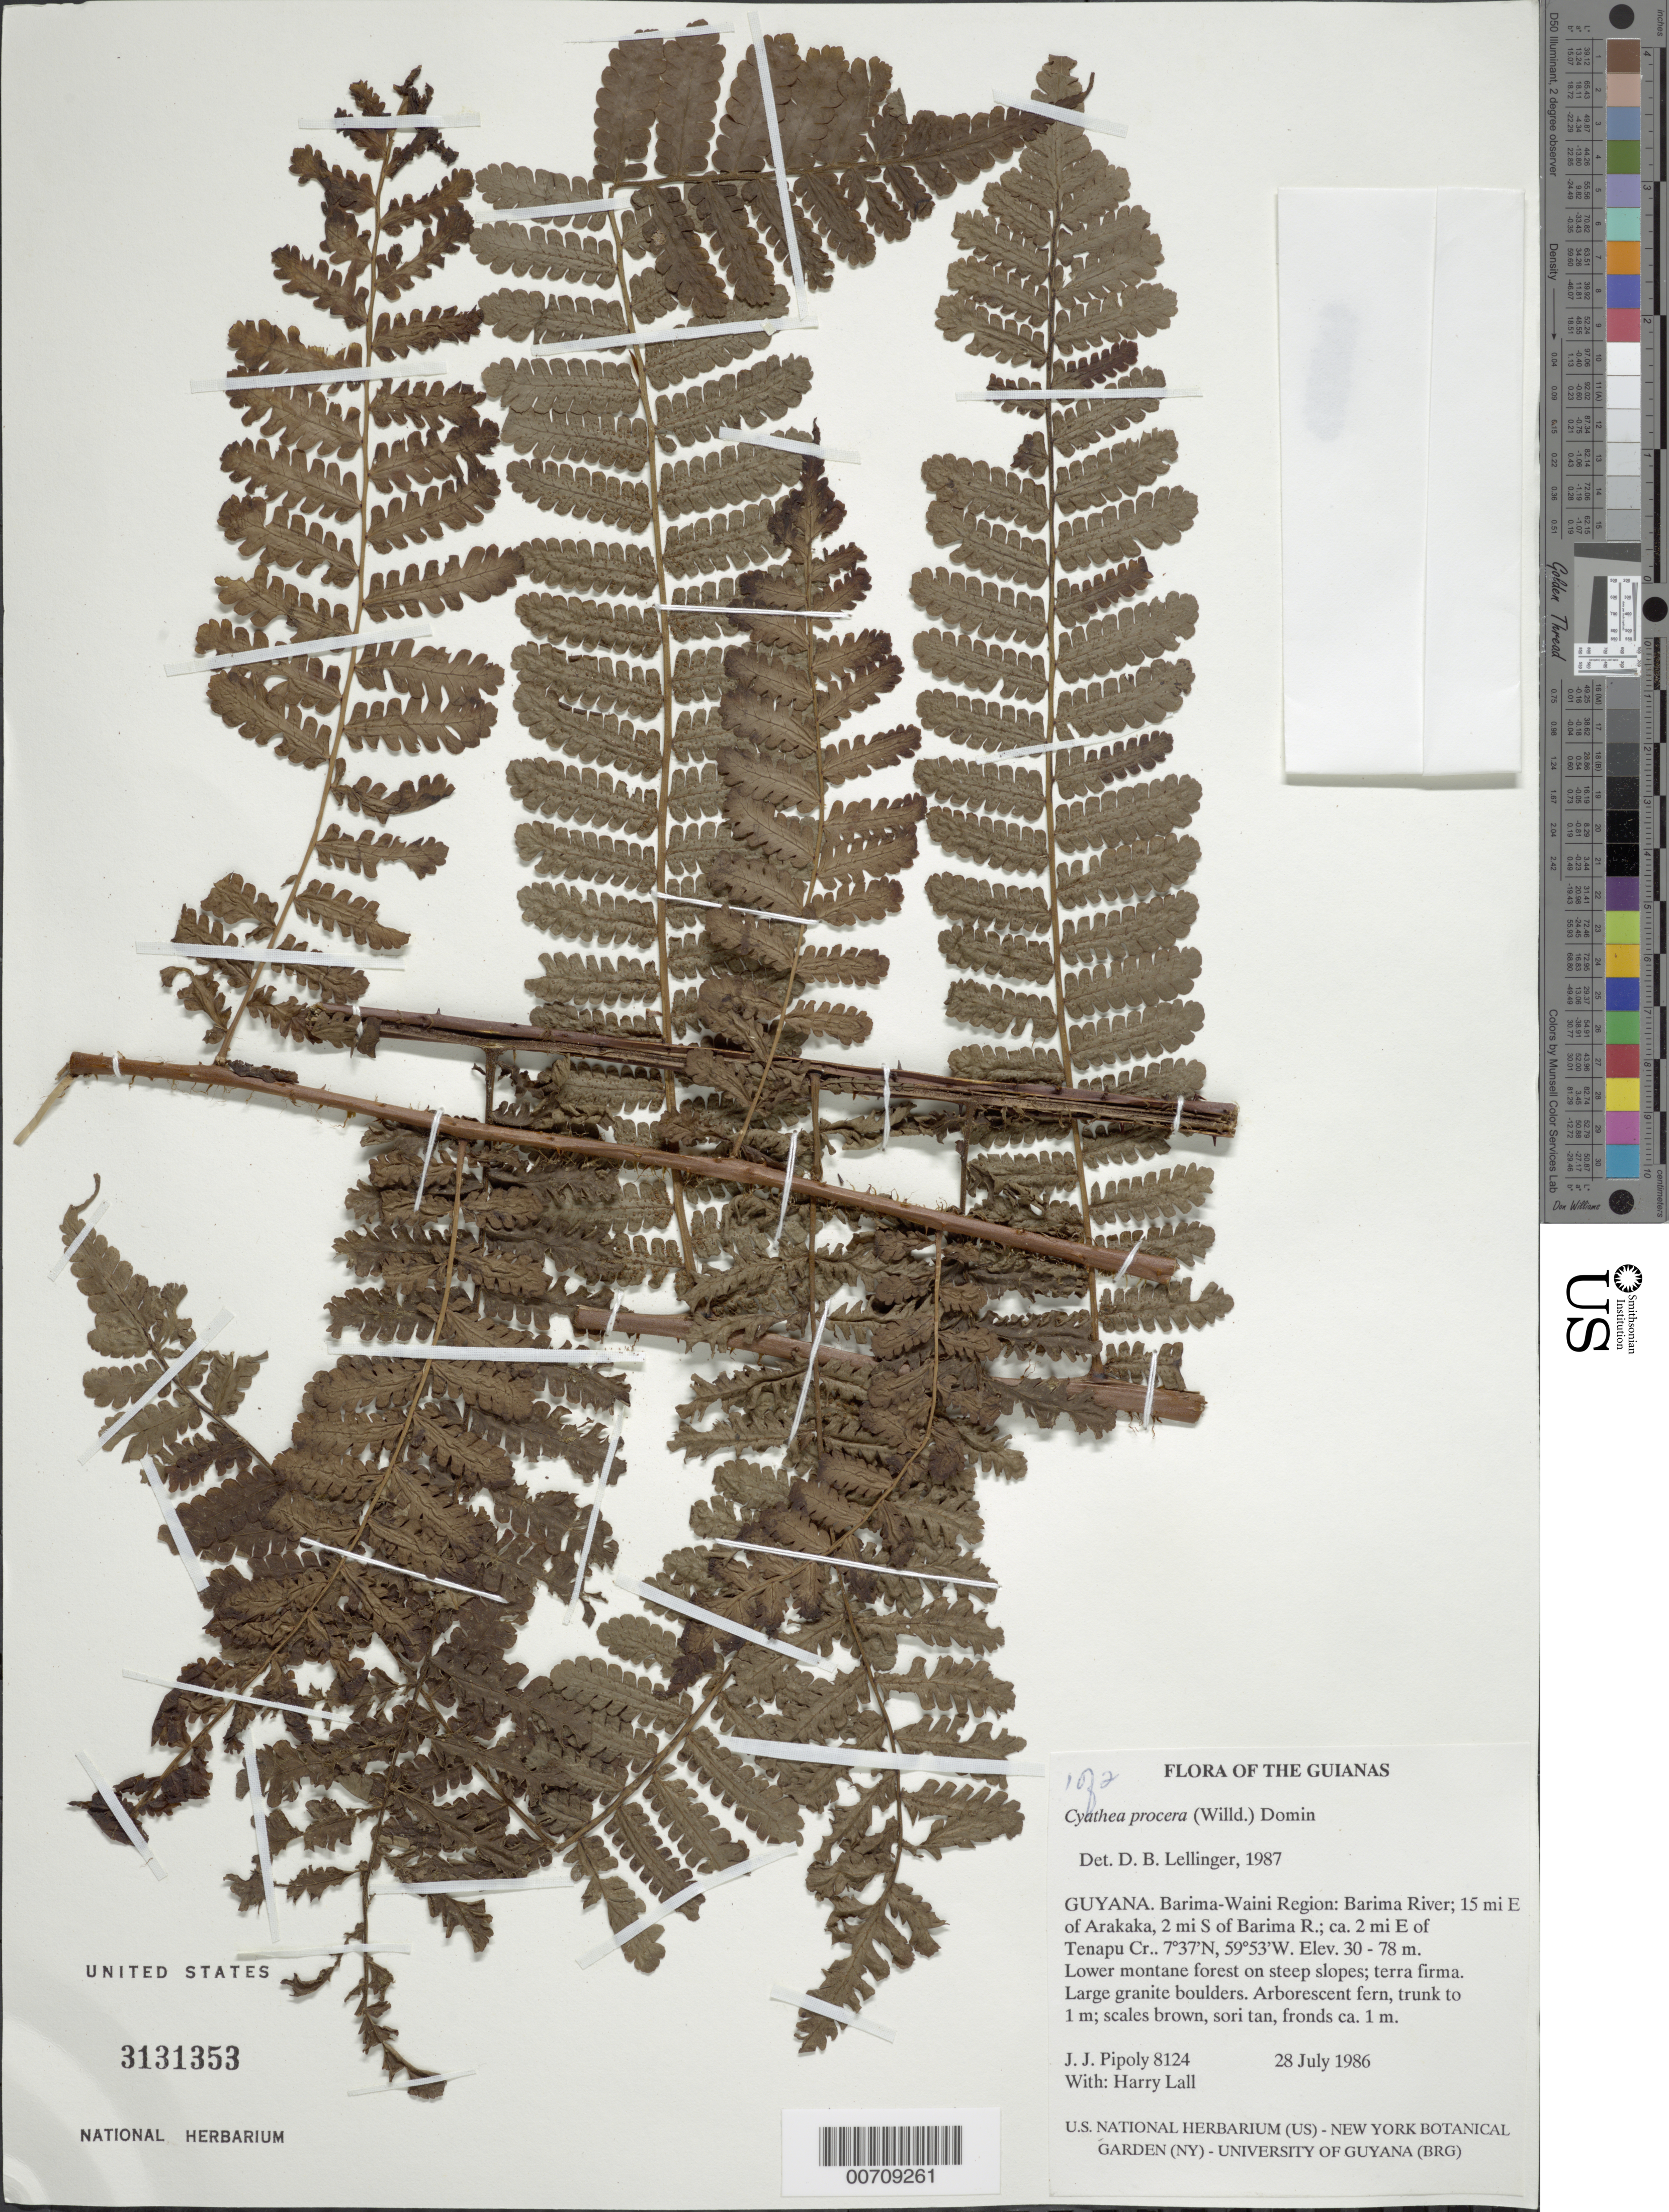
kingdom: Plantae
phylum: Tracheophyta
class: Polypodiopsida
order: Cyatheales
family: Cyatheaceae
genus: Cyathea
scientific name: Cyathea pungens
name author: (Willd.) Domin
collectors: J. J. Pipoly & H. Lall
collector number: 8124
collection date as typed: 28 July 1986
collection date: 1986-07-28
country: Guyana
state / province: Barima-Waini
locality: Barima River; 15 mi E of Arakaka, 2 mi S of Barima R.; ca. 2 mi E of Tenapu Cr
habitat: Lower montane forest on steep slopes; terra firma. Large granite boulders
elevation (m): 30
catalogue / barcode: US 3131353